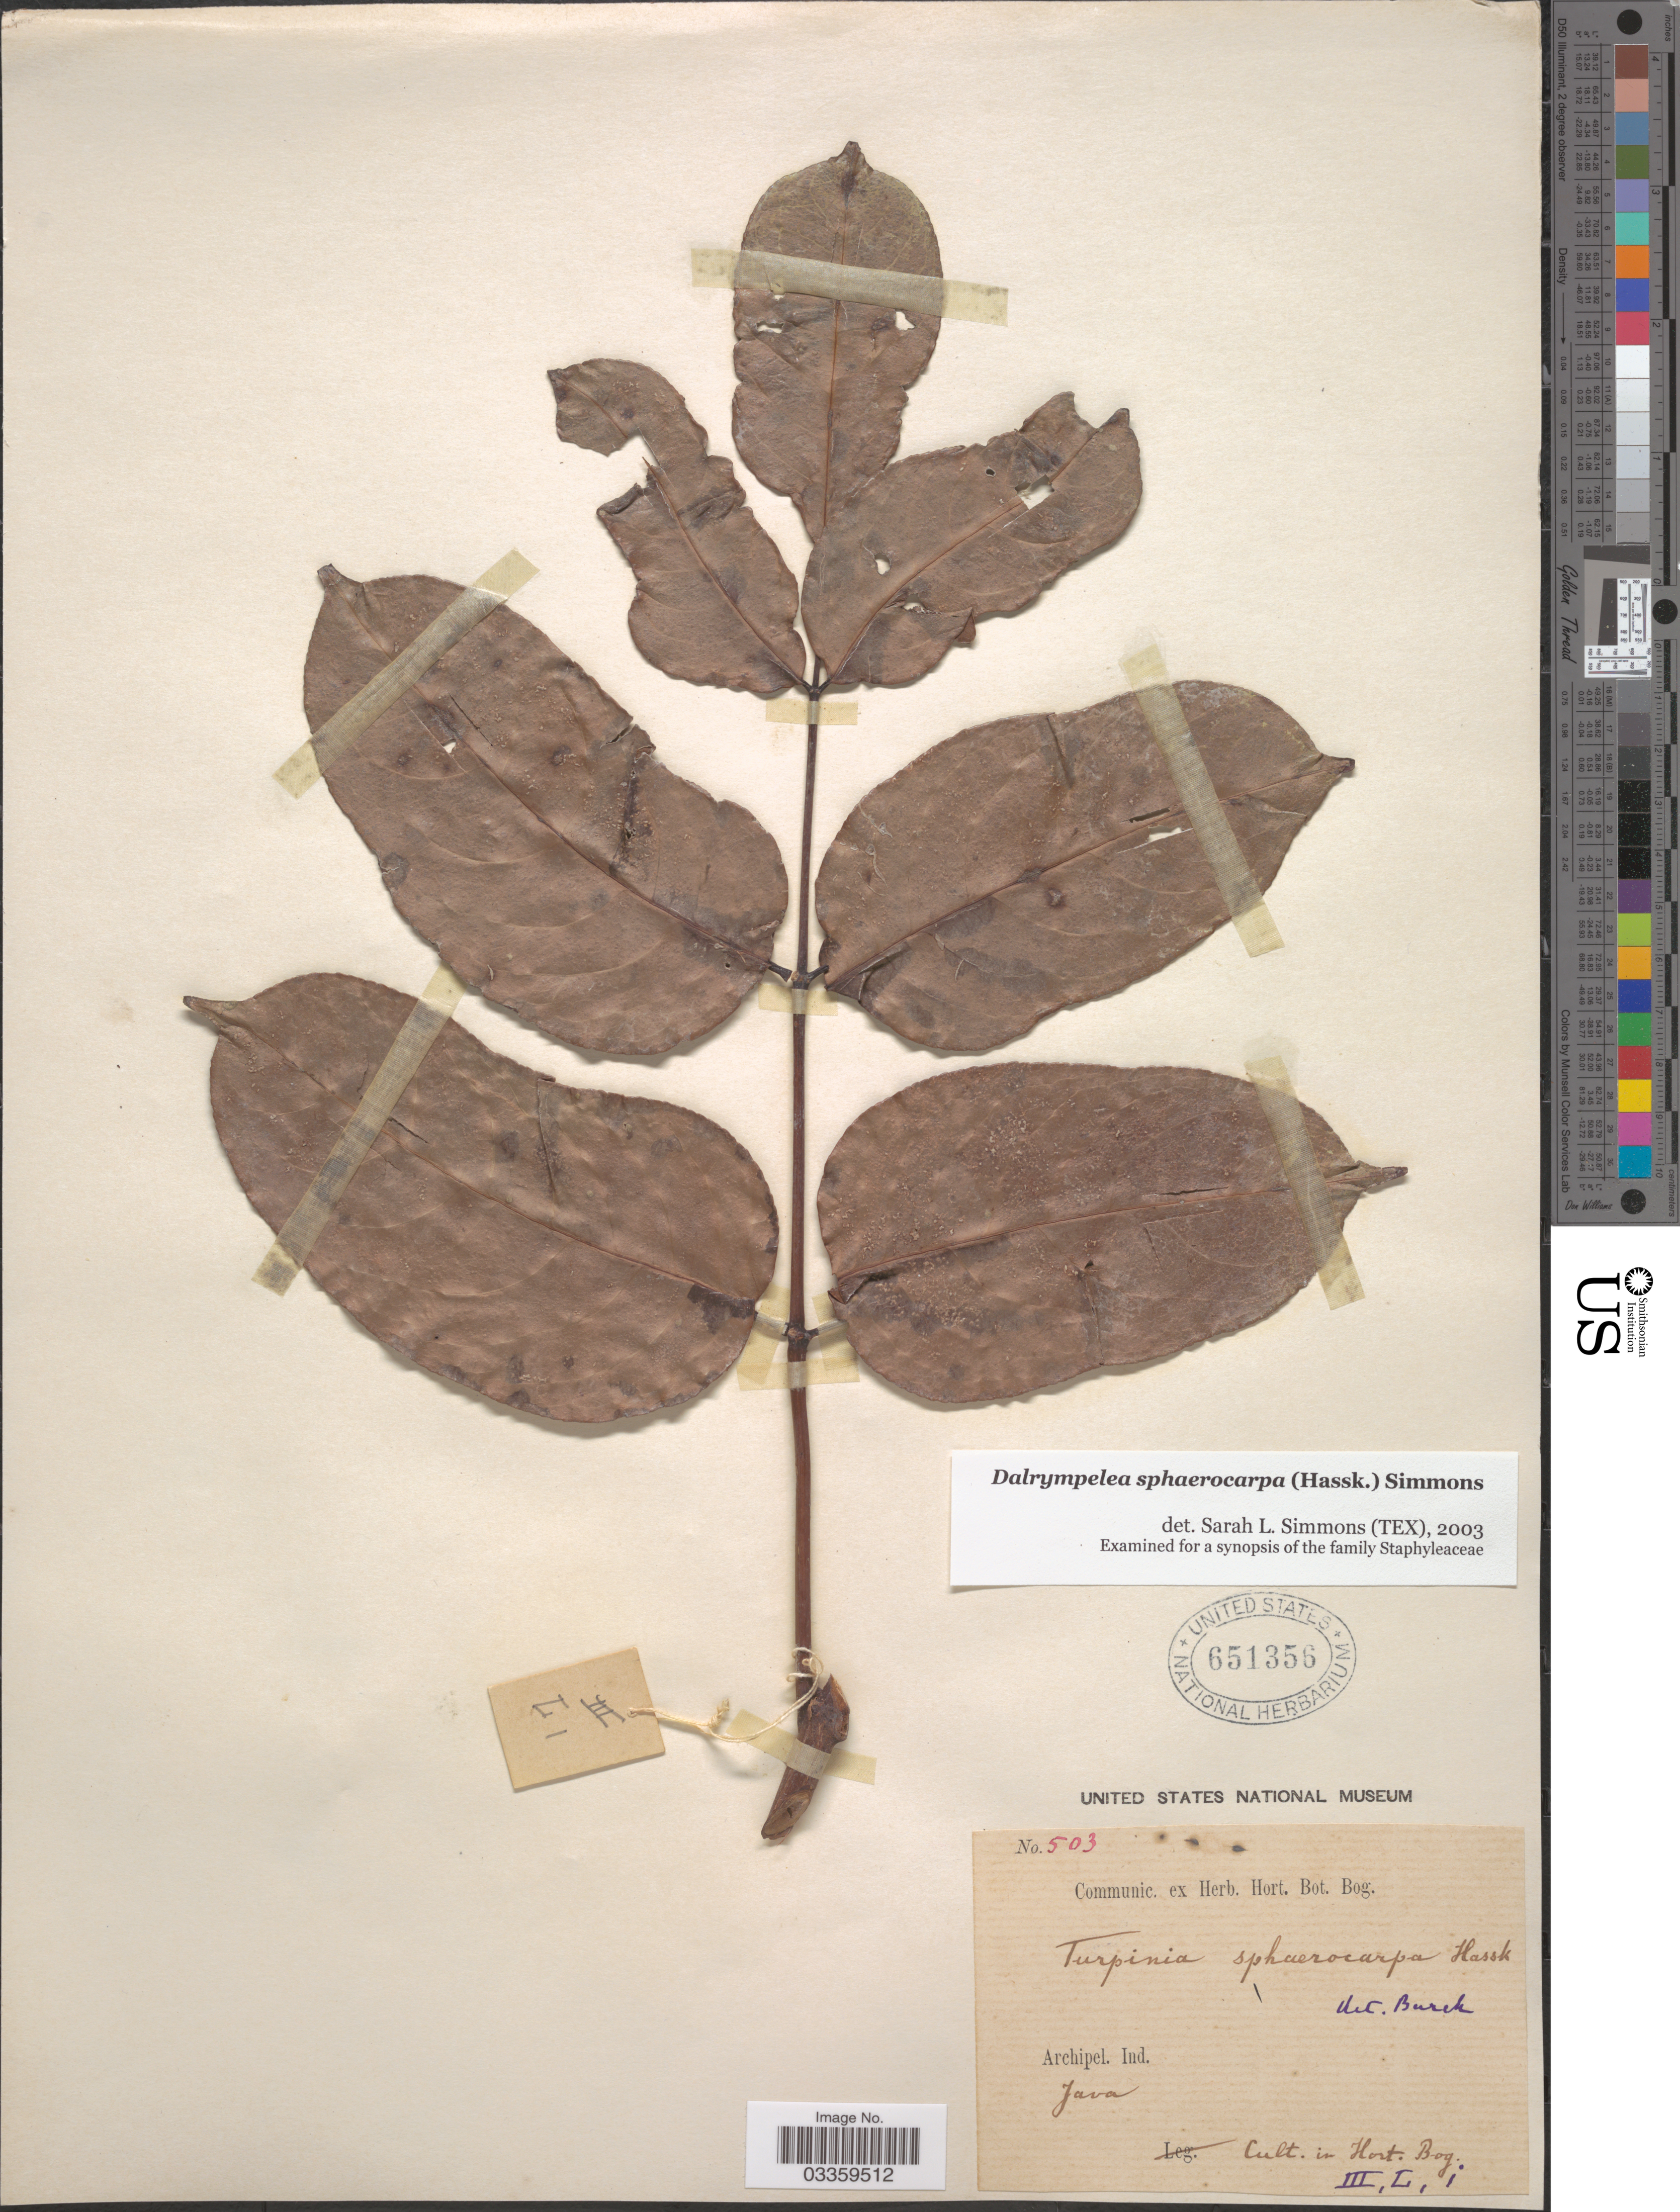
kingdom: Plantae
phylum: Tracheophyta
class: Magnoliopsida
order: Crossosomatales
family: Staphyleaceae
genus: Dalrympelea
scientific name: Dalrympelea sphaerocarpa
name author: (Hassk.) Nor-Ezzaw.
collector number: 503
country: Indonesia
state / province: Java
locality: Archipel. Ind. Cult. in Hort. Bog. III, L, i. [unsure placement]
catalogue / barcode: US 651356